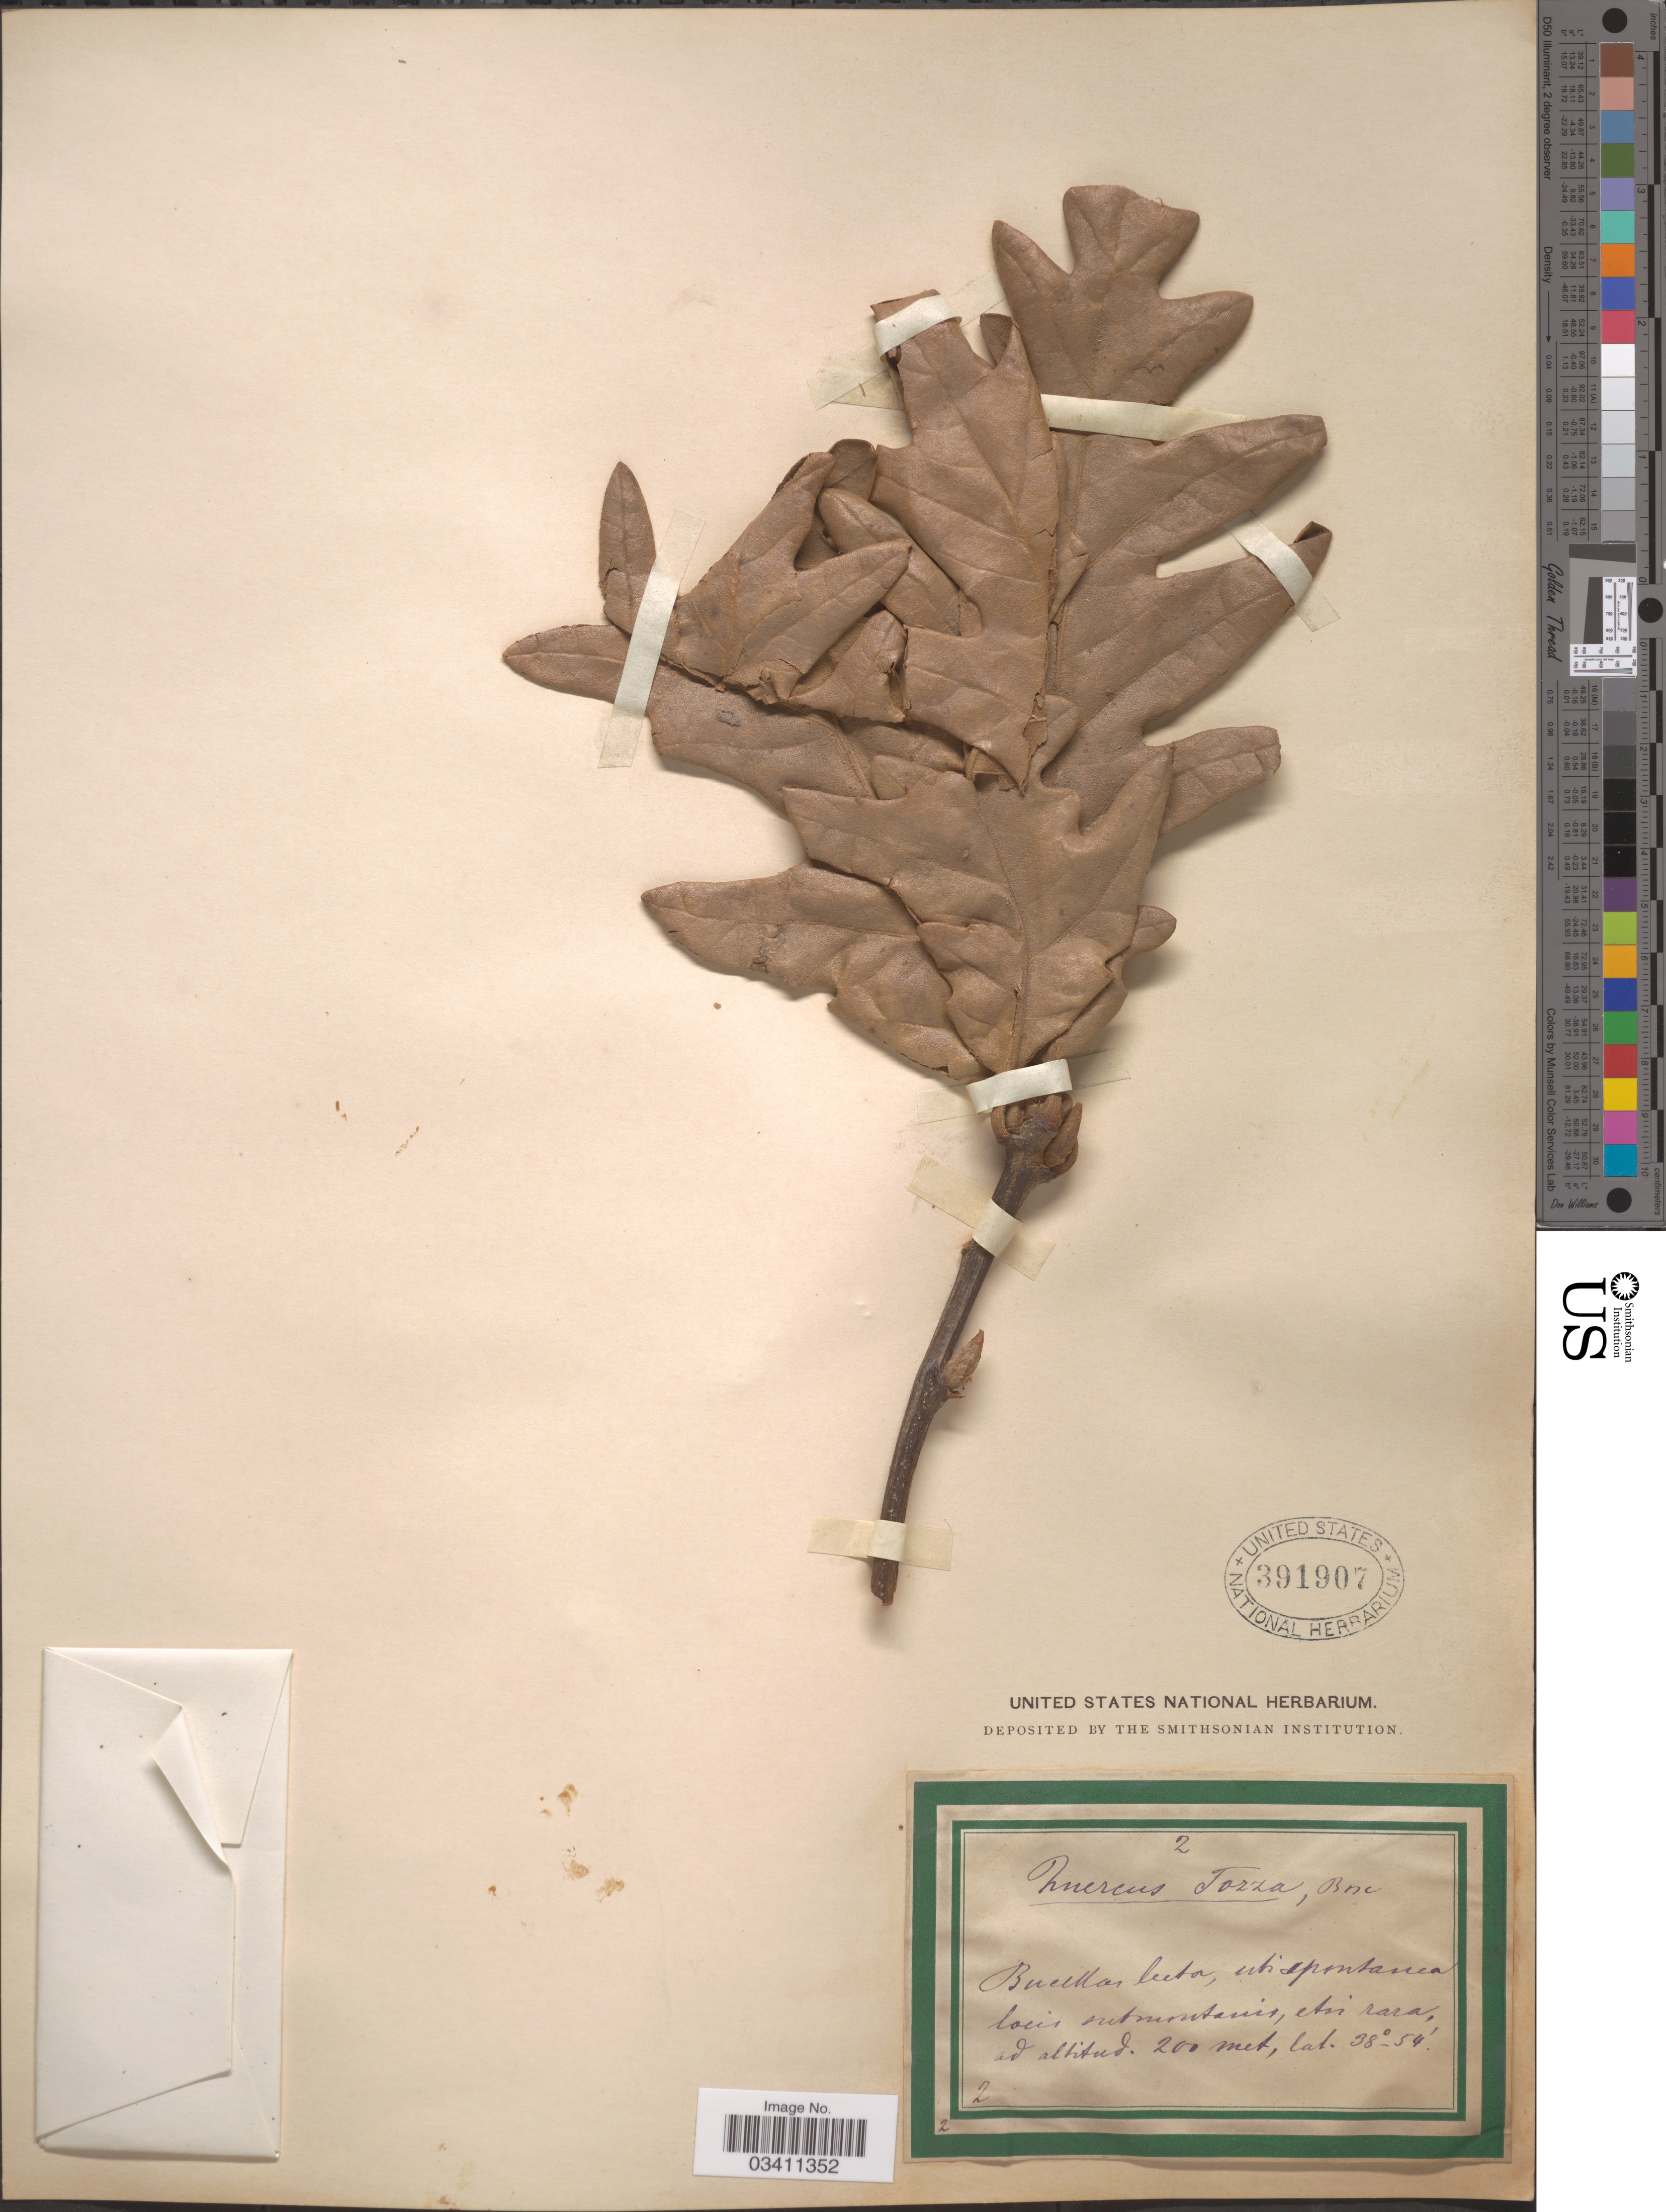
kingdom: Plantae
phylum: Tracheophyta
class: Magnoliopsida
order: Fagales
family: Fagaceae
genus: Quercus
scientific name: Quercus toza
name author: Bastard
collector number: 2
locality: BuelMas [interpreted].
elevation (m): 200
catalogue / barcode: US 391907